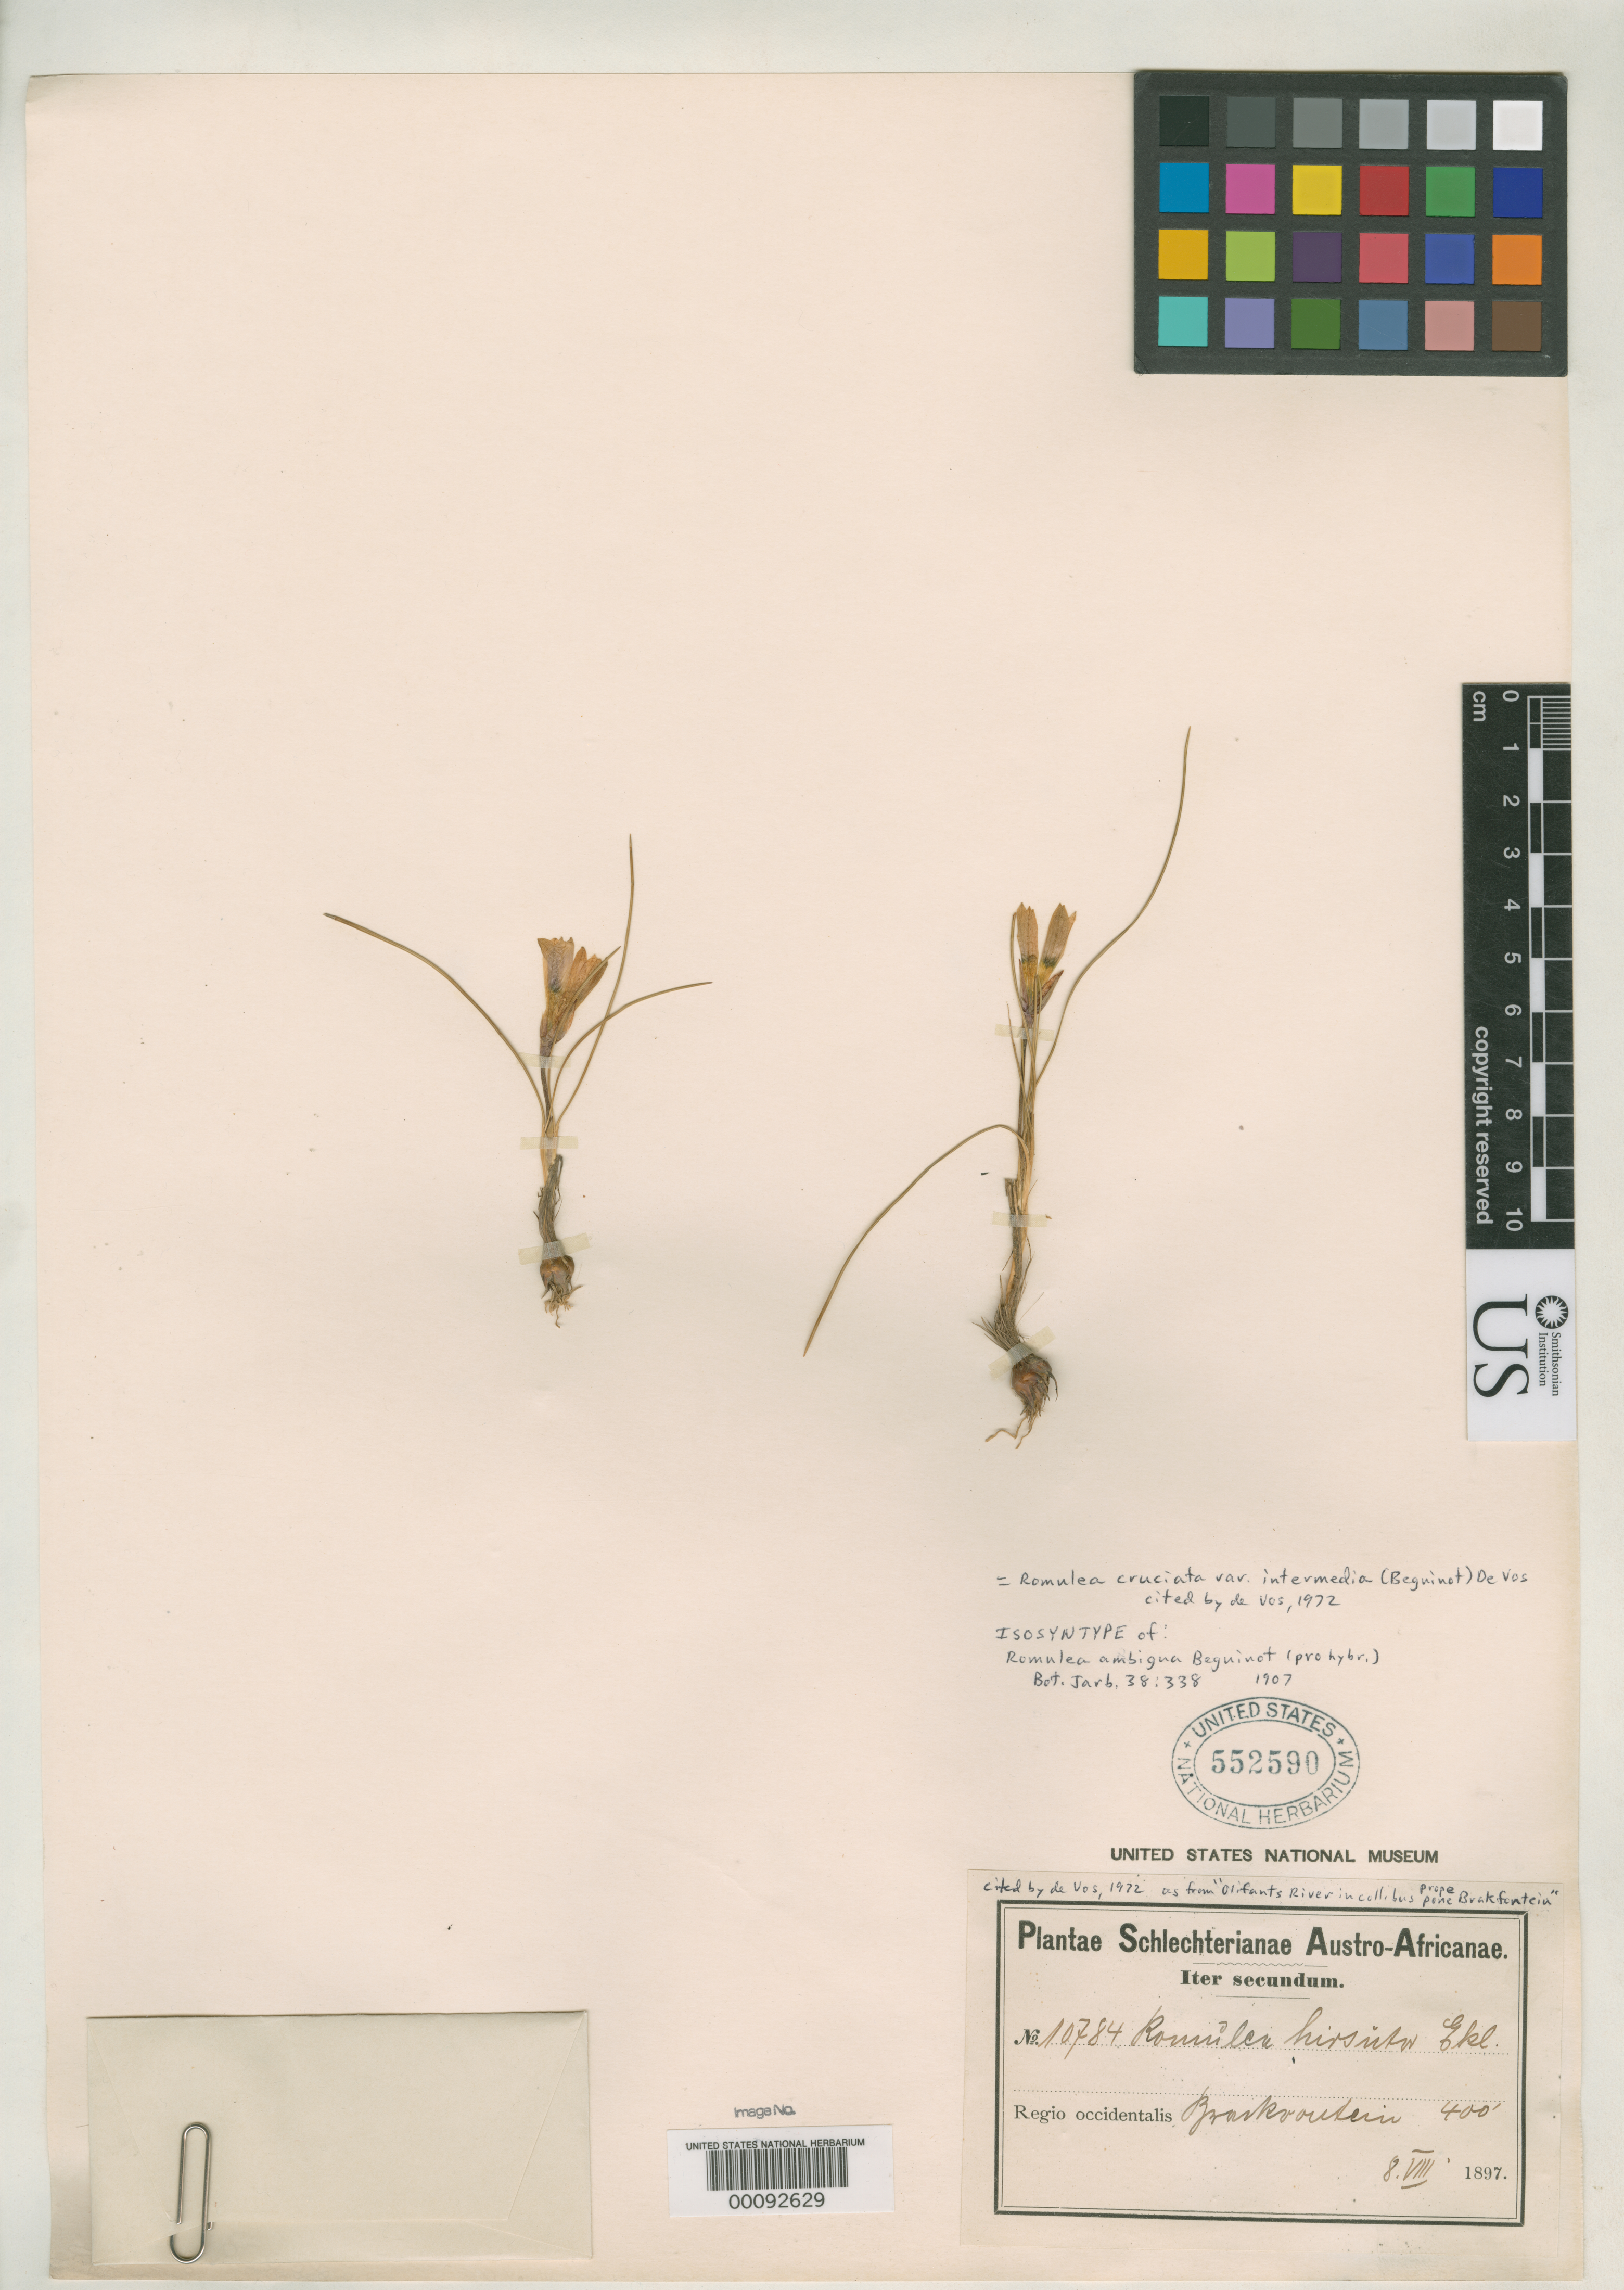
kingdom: Plantae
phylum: Tracheophyta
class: Liliopsida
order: Asparagales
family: Iridaceae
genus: Romulea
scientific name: Romulea ambigua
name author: Bég.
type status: Isosyntype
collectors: F. R. R. Schlechter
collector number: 10784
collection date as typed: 08 Aug 1897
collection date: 1897-08-08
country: South Africa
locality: Brakfontein.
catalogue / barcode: US 552590